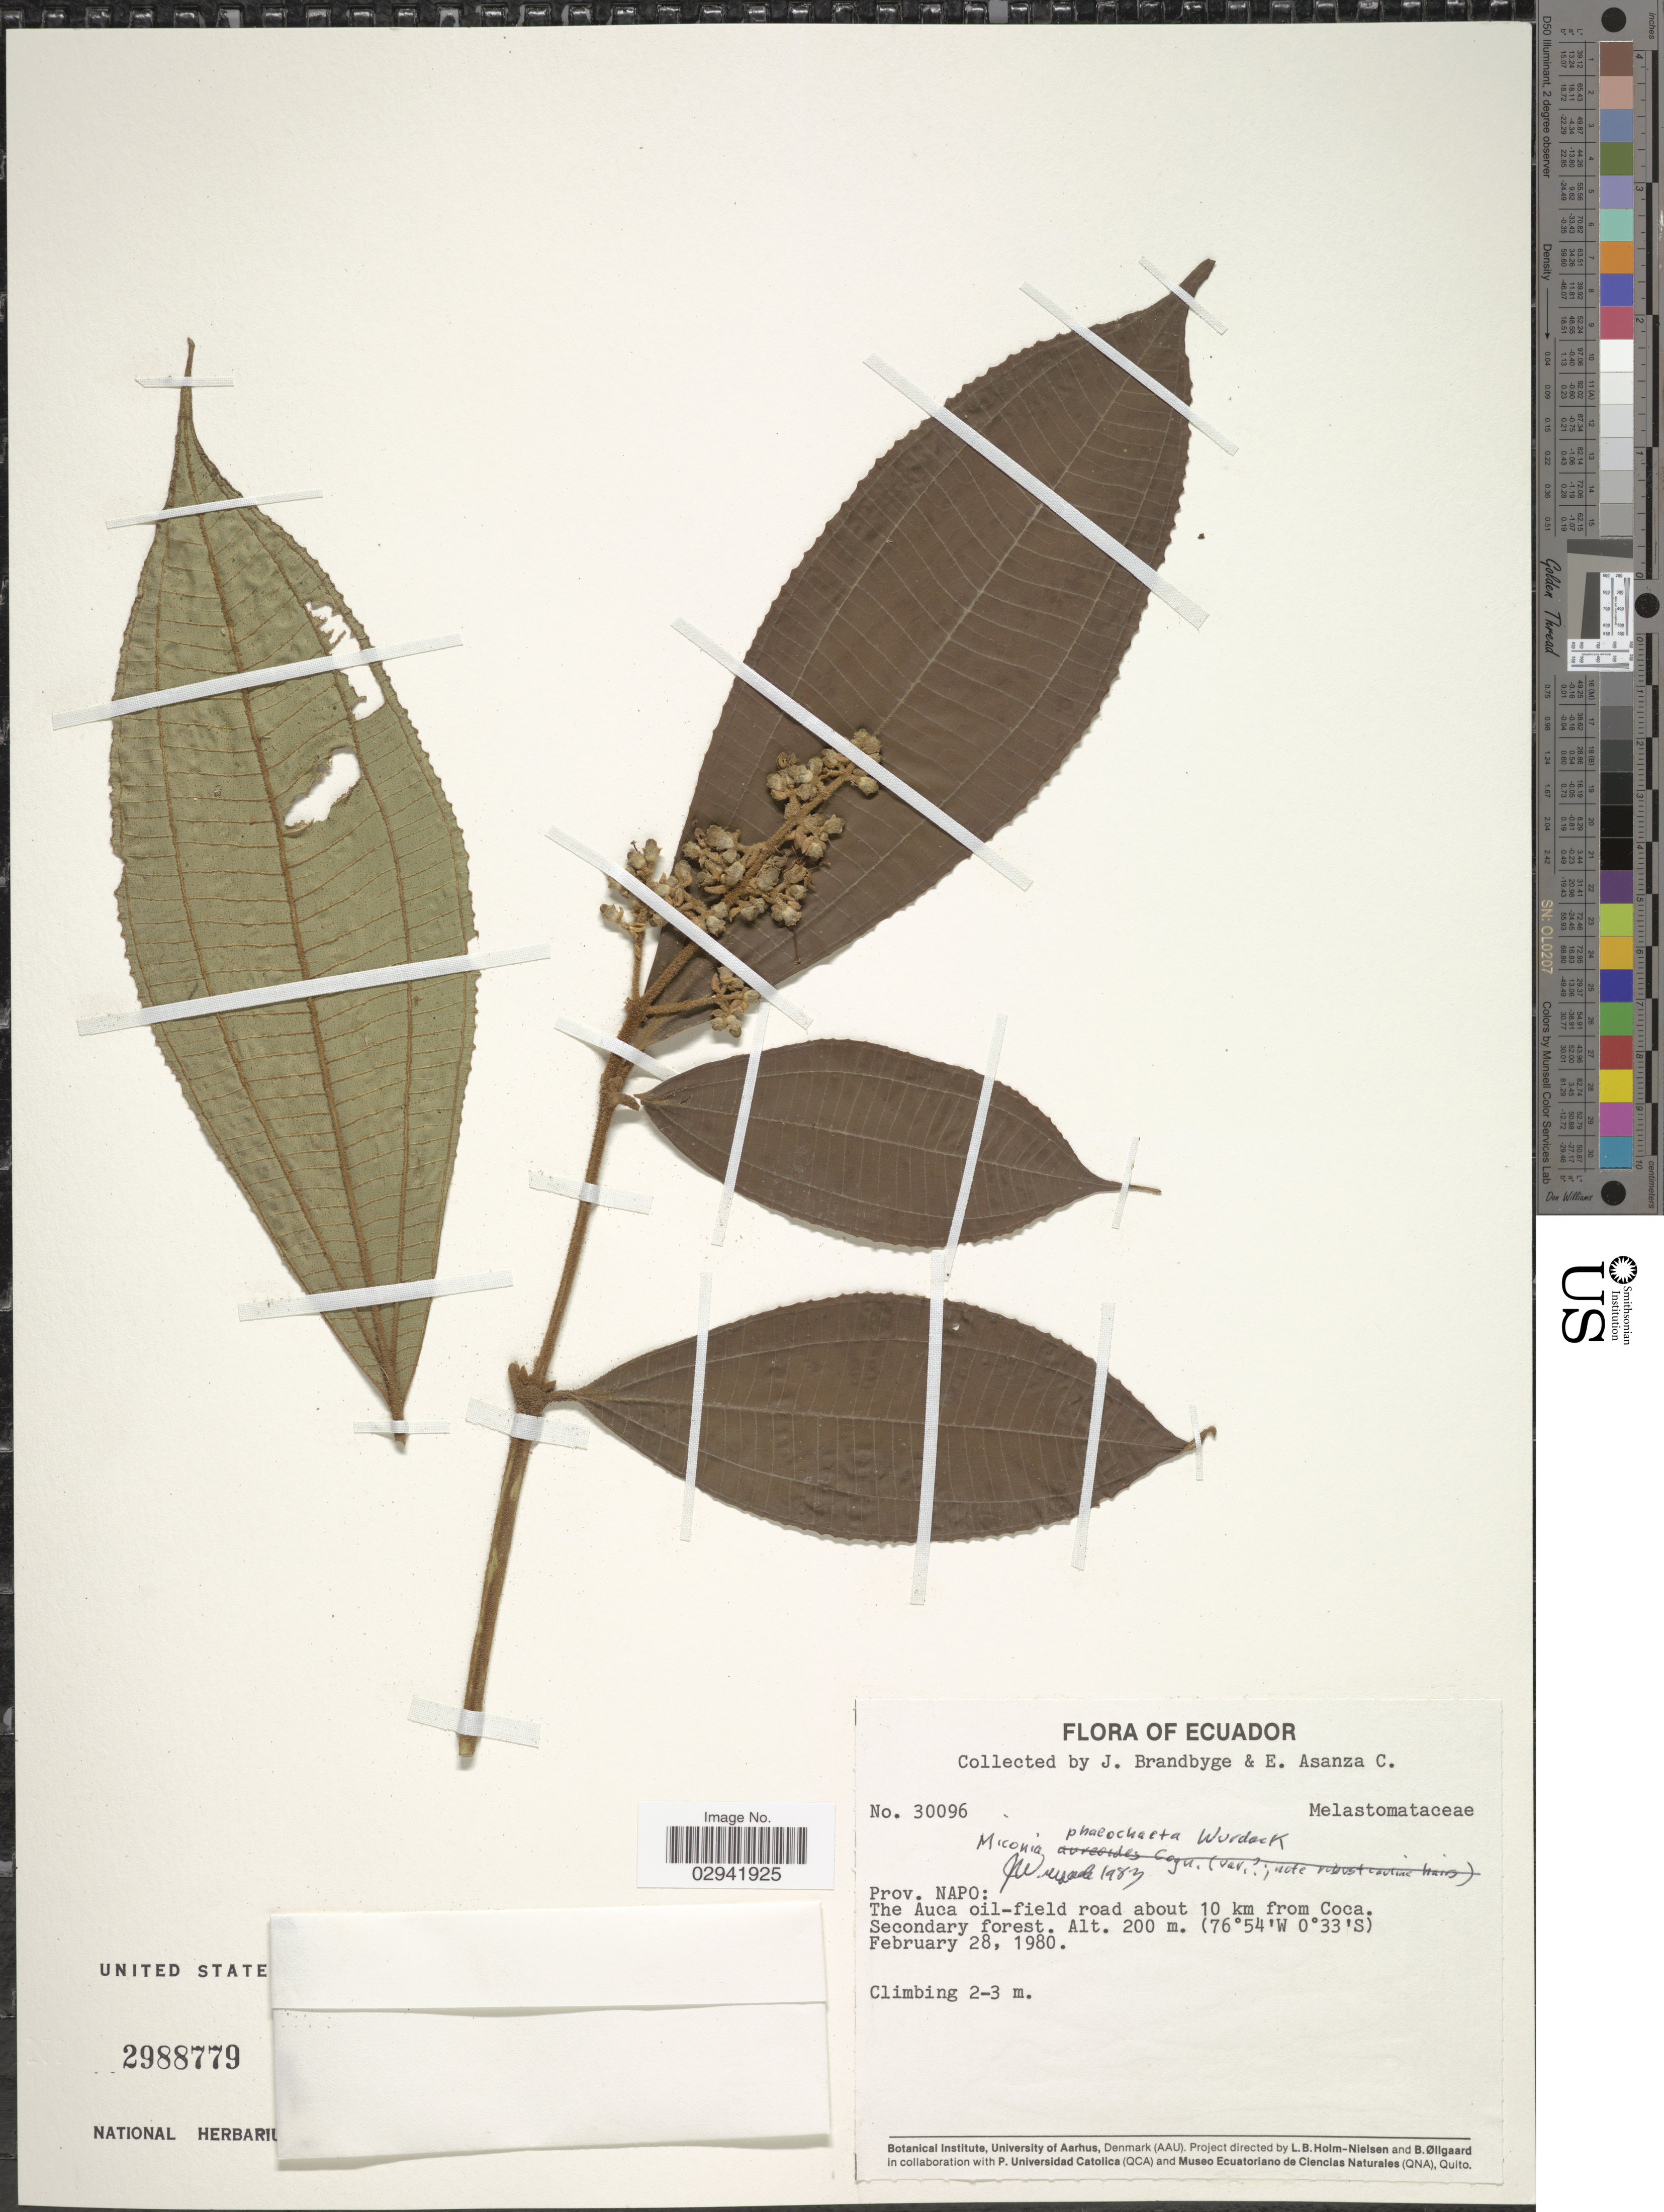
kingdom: Plantae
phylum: Tracheophyta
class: Magnoliopsida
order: Myrtales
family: Melastomataceae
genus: Miconia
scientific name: Miconia phaeochaeta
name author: Wurdack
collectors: J. Brandbyge & E. Asanza C.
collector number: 30096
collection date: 1980-02-28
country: Ecuador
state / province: Napo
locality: The Auca oil-field road about 10 km from Coca.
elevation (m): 200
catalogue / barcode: US 2988779